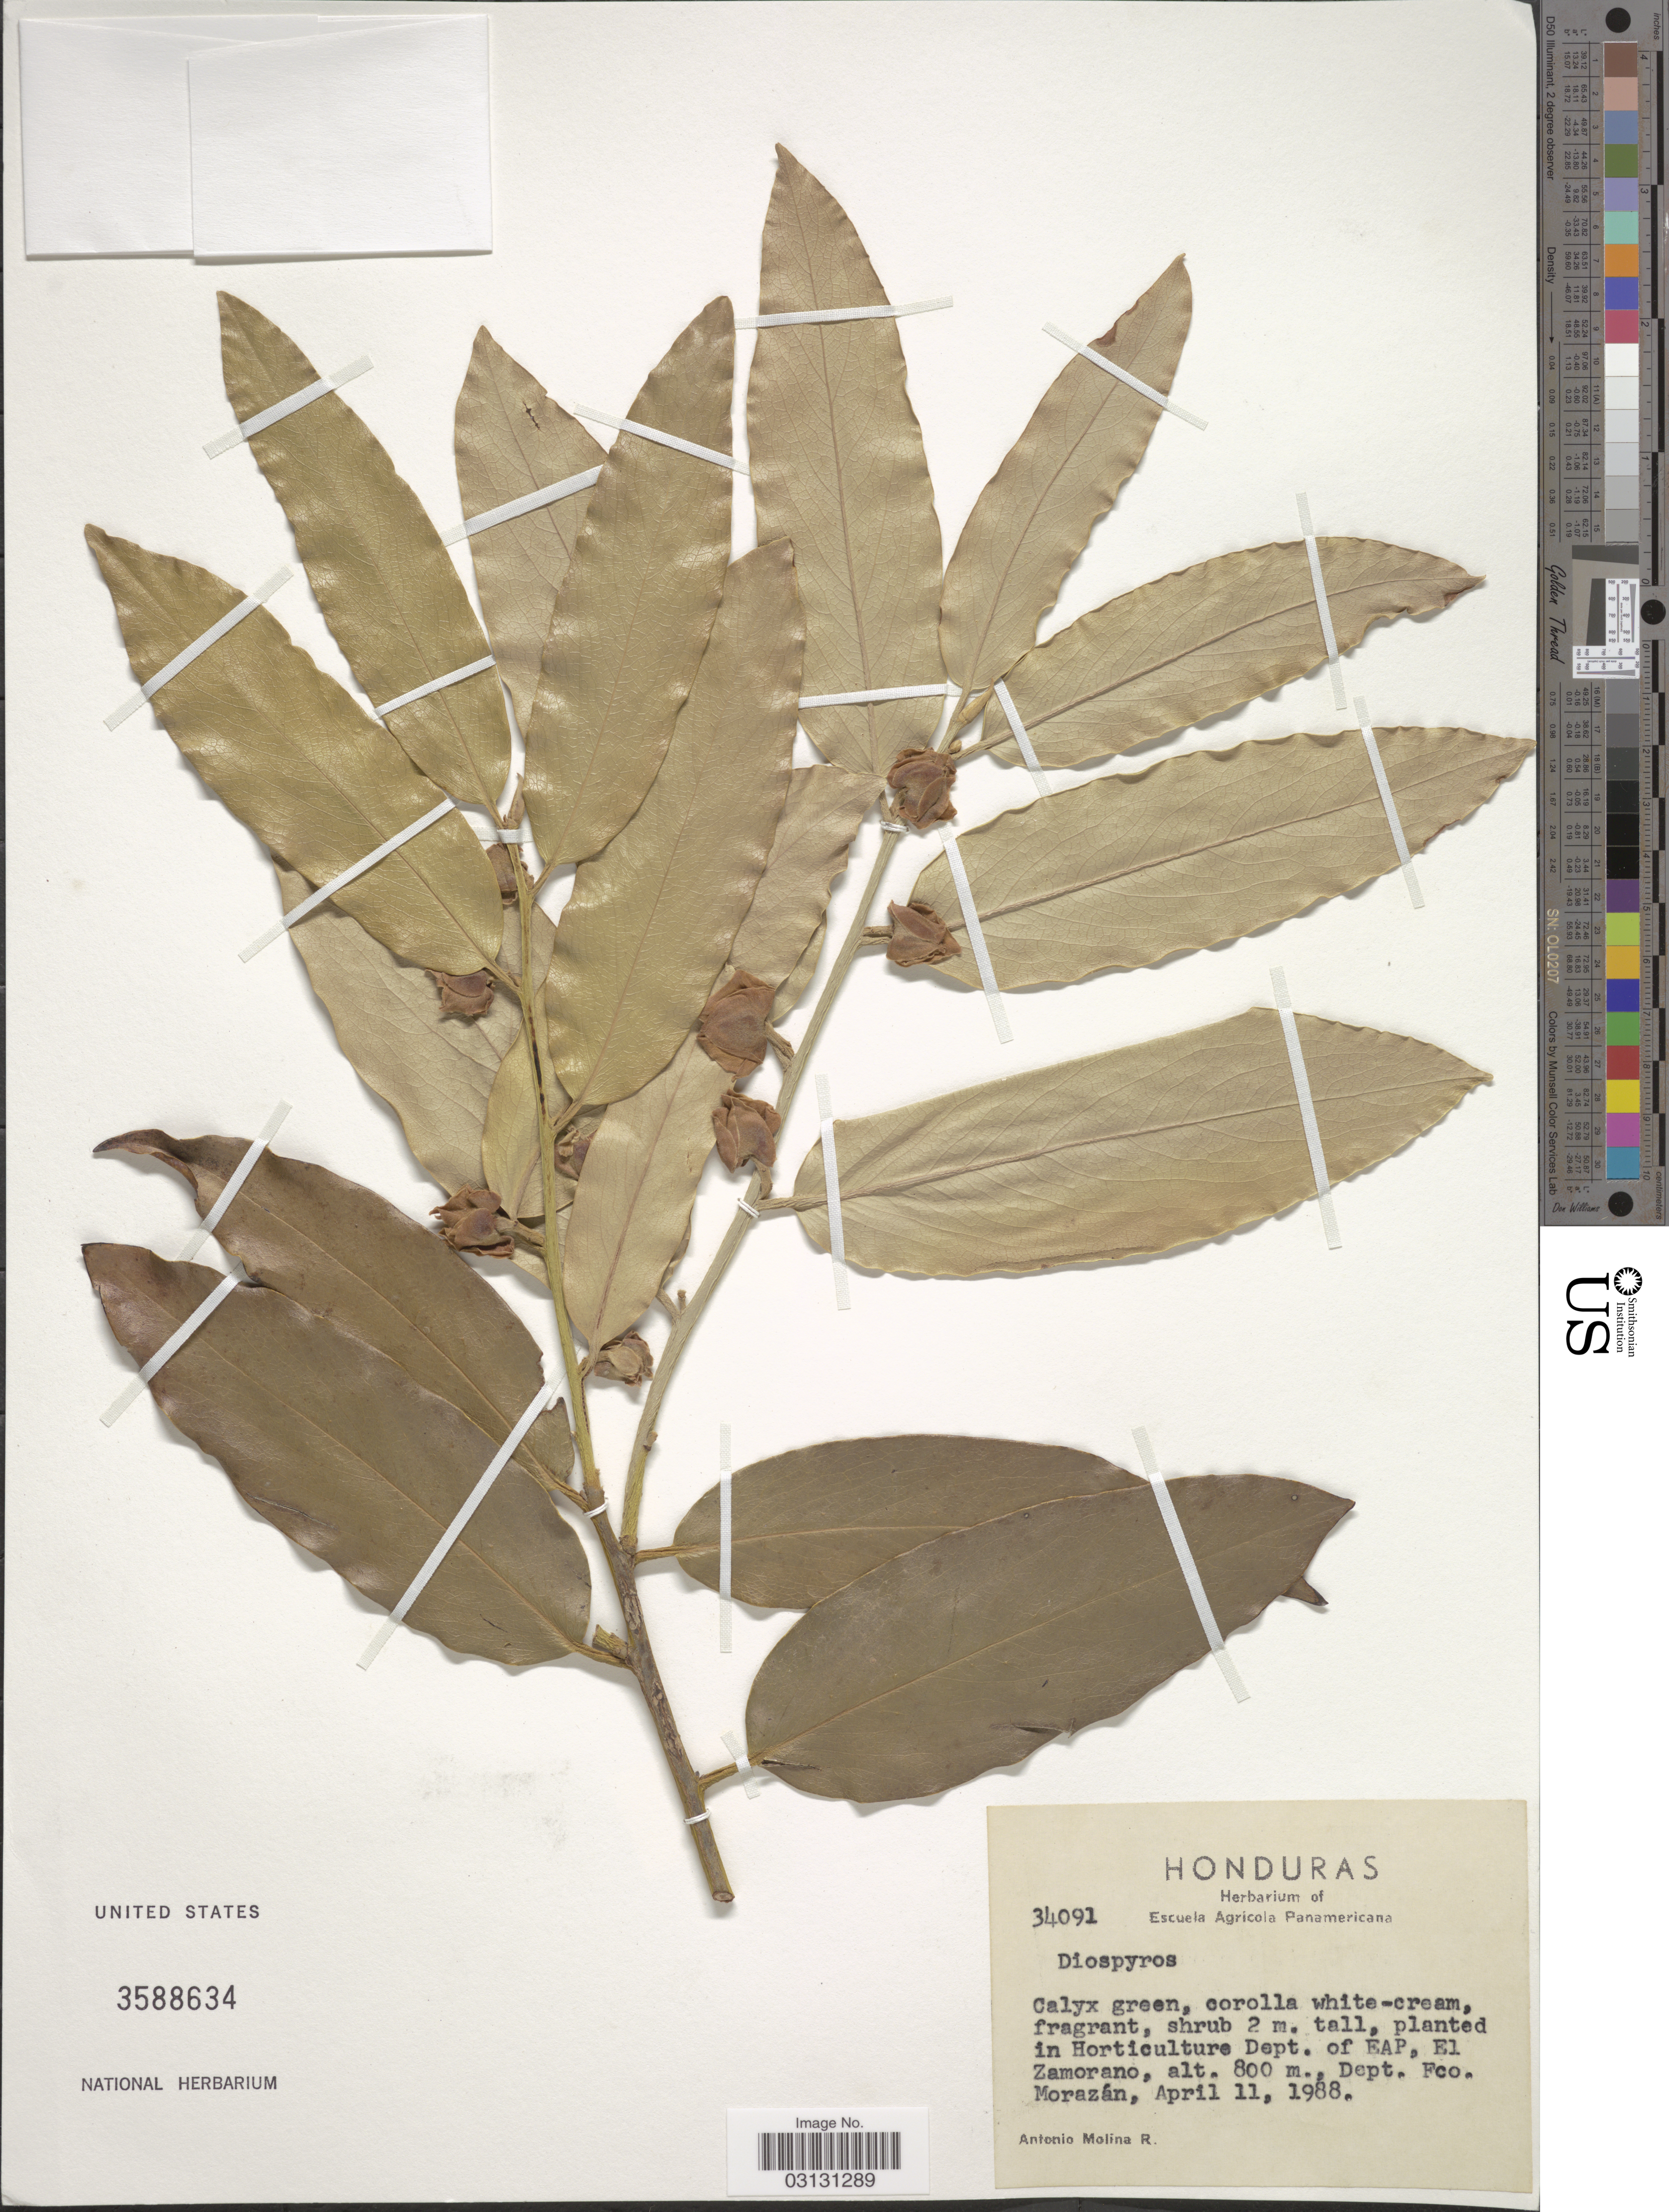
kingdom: Plantae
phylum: Tracheophyta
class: Magnoliopsida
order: Ericales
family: Ebenaceae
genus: Diospyros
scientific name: Diospyros sp.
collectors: A. Molina R.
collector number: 34091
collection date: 1988-04-11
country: Honduras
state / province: Fco. Morazán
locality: Horticulture Dept. of EAP, El Zamorano. Dept. Fco. Morazán.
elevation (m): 800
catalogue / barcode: US 3588634